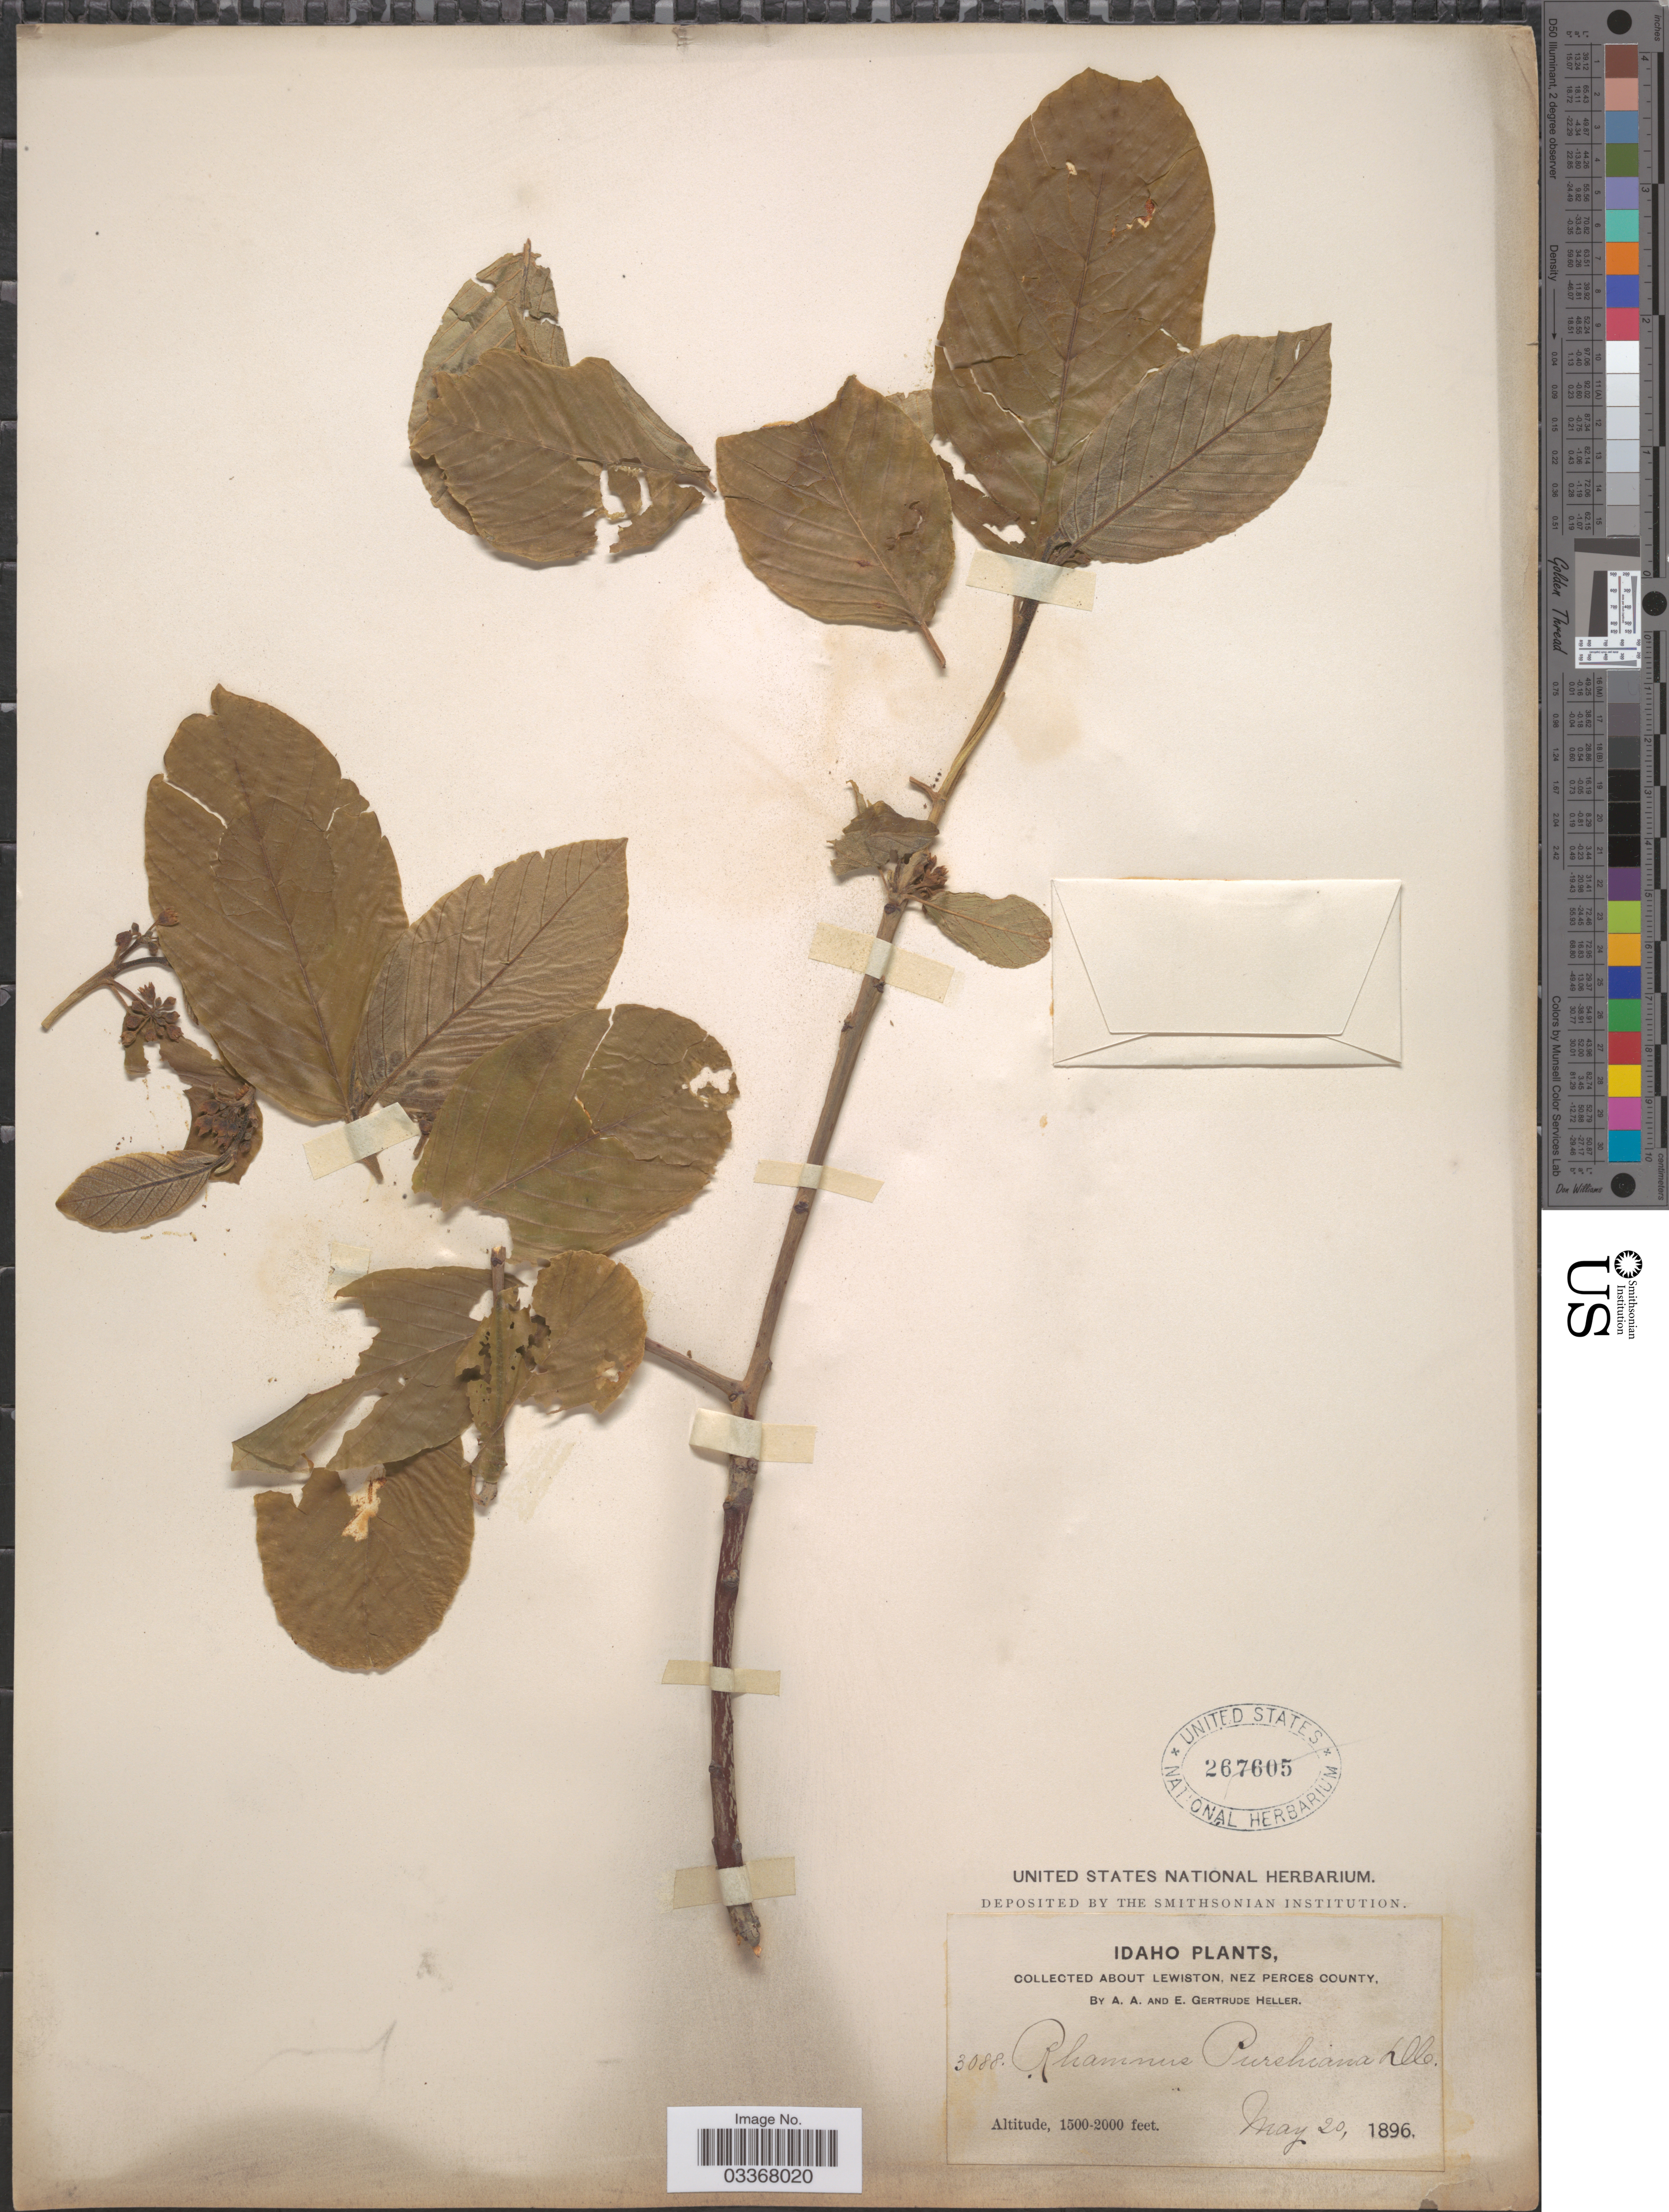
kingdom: Plantae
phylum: Tracheophyta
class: Magnoliopsida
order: Rosales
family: Rhamnaceae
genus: Frangula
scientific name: Frangula purshiana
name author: (DC.) A. Gray ex J.G. Cooper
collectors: A. A. Heller & E. G. Heller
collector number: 3088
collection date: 1896-05-20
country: United States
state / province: Idaho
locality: About Lewiston, Nez Perces County.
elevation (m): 457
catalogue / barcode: US 267605